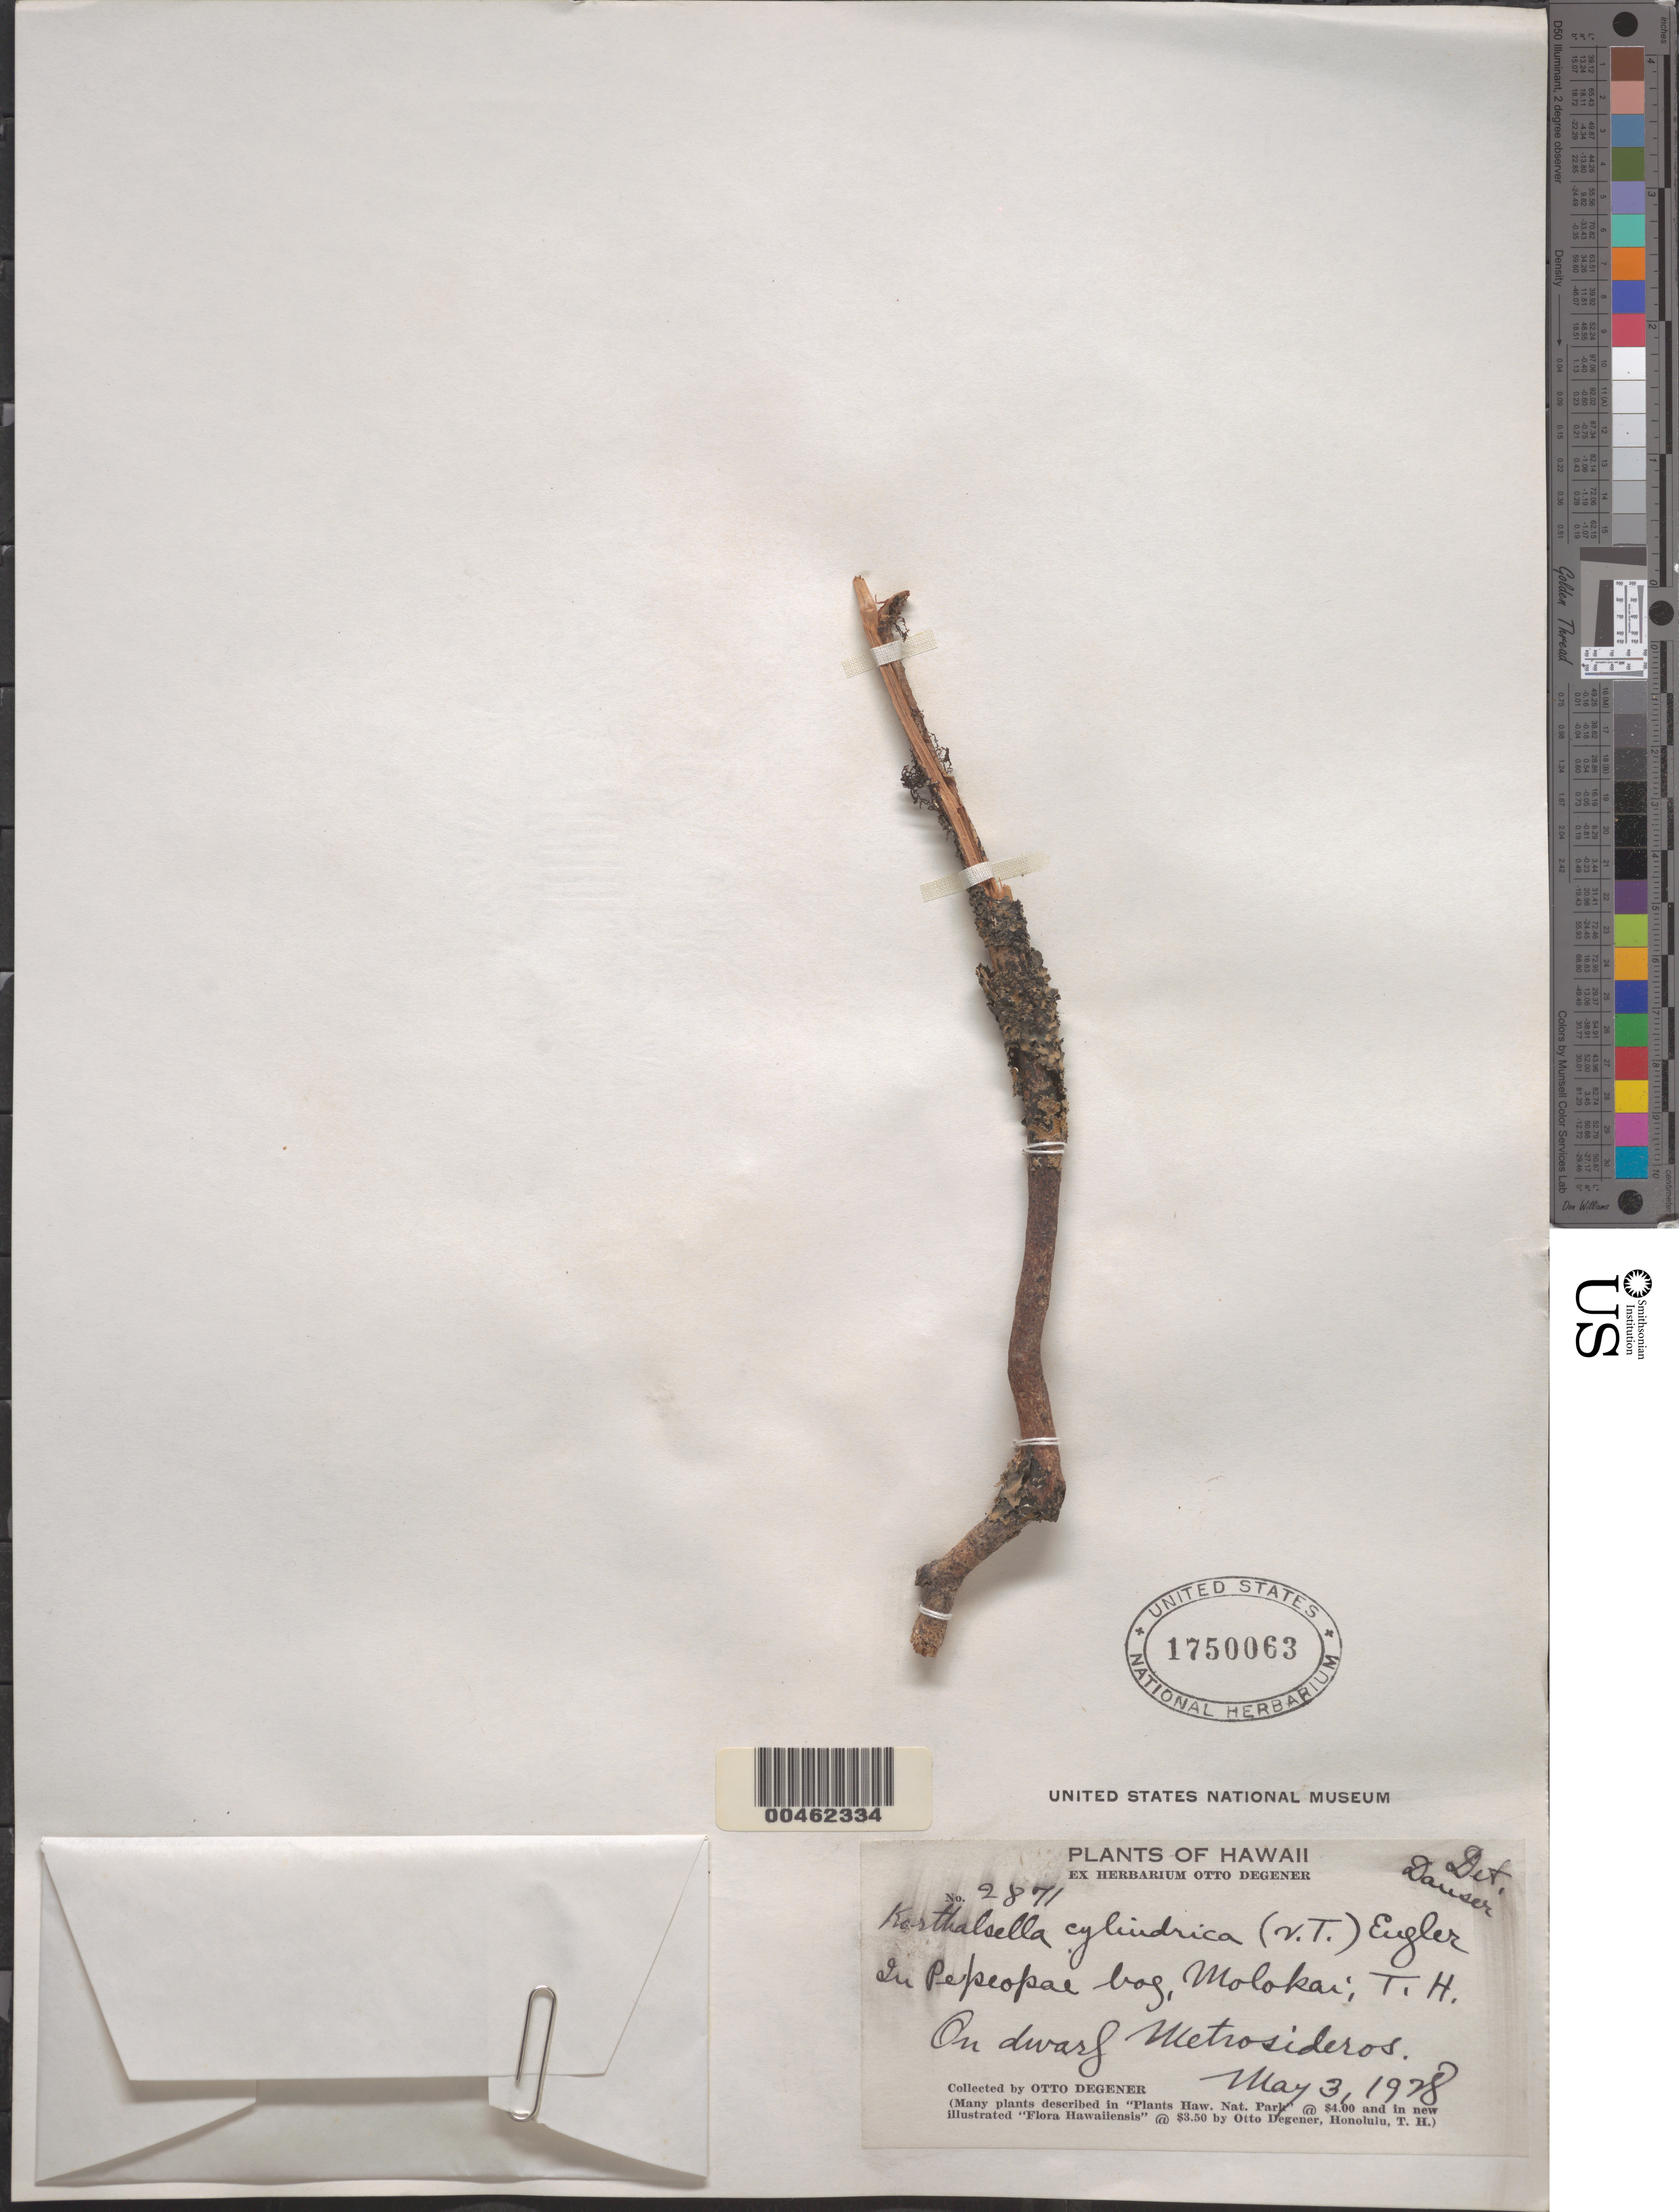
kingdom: Plantae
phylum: Tracheophyta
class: Magnoliopsida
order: Santalales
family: Viscaceae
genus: Korthalsella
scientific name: Korthalsella cylindrica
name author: (Tiegh.) Engl.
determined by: Danser, B. H.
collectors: O. Degener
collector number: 2871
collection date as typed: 3 May 1928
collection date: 1928-05-03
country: United States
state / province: Hawaii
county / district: Maui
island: Moloka'i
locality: In Pepeopae bog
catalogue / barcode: US 1750063